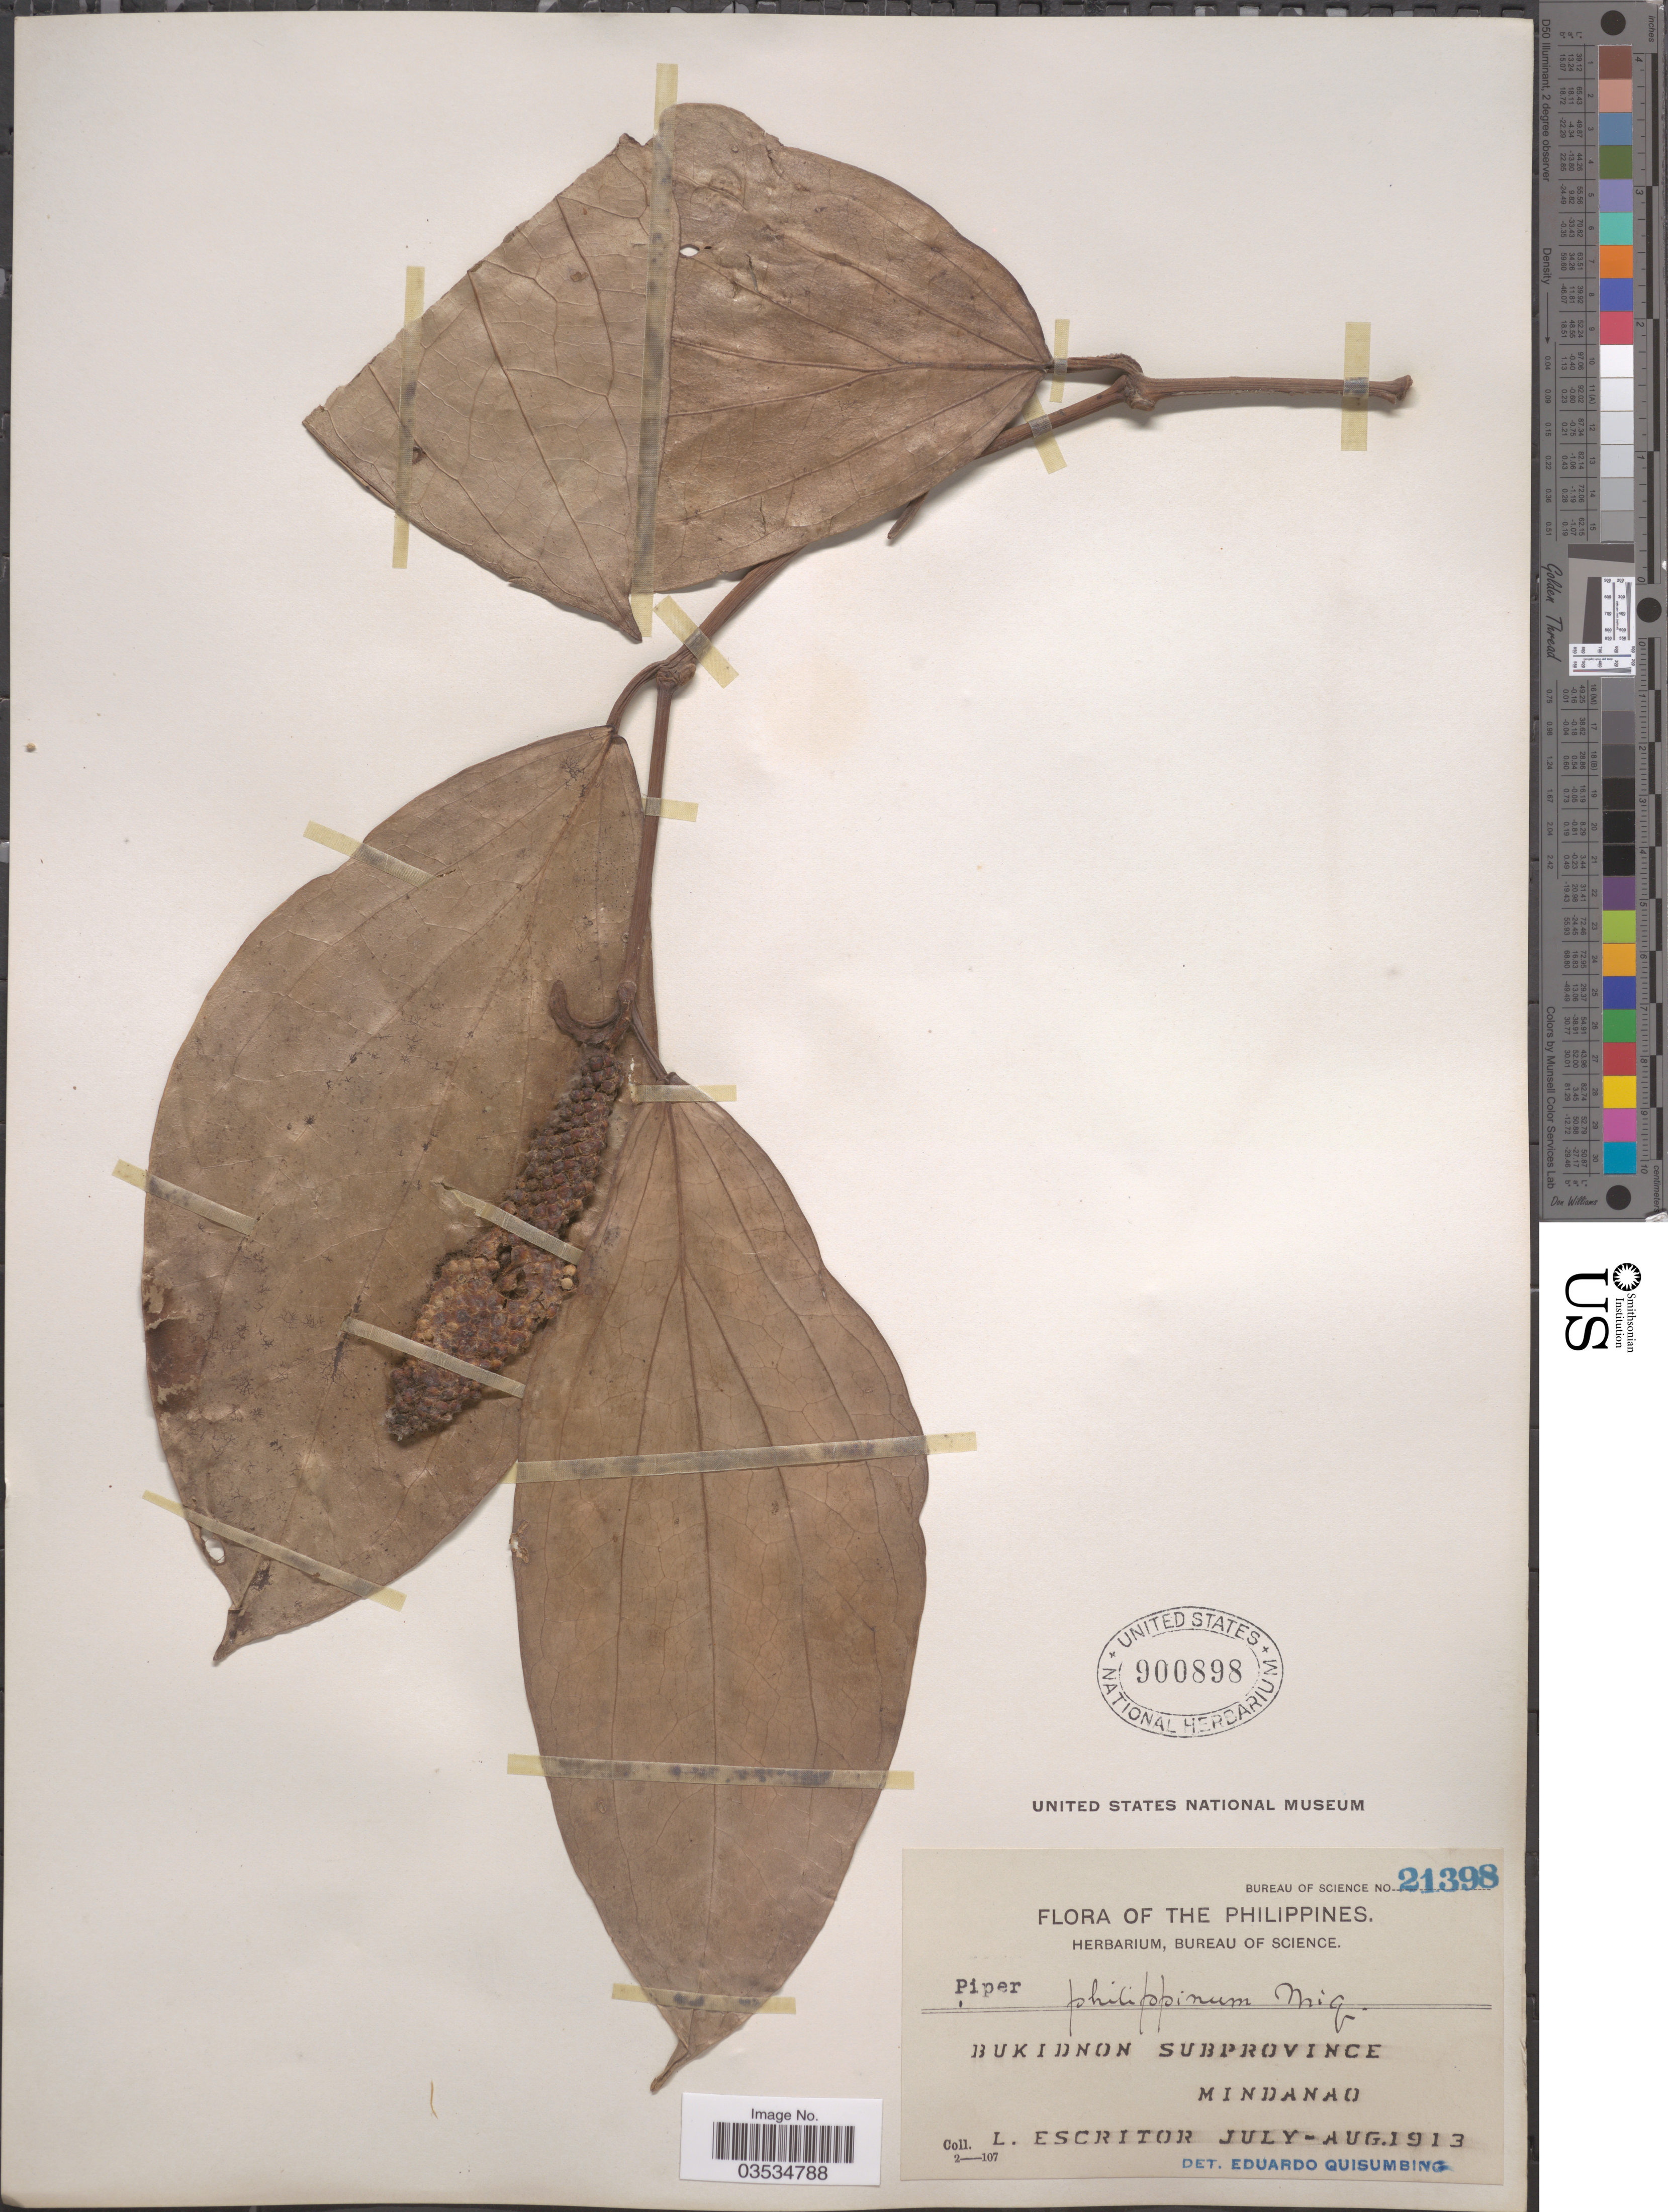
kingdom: Plantae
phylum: Tracheophyta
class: Magnoliopsida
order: Piperales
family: Piperaceae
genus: Piper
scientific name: Piper philippinum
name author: Miq.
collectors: L. Escritor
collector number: Bureau of Science 21398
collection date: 1913-07/1913-08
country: Philippines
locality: Bukidnon Subprovince. Mindanao.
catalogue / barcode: US 900898